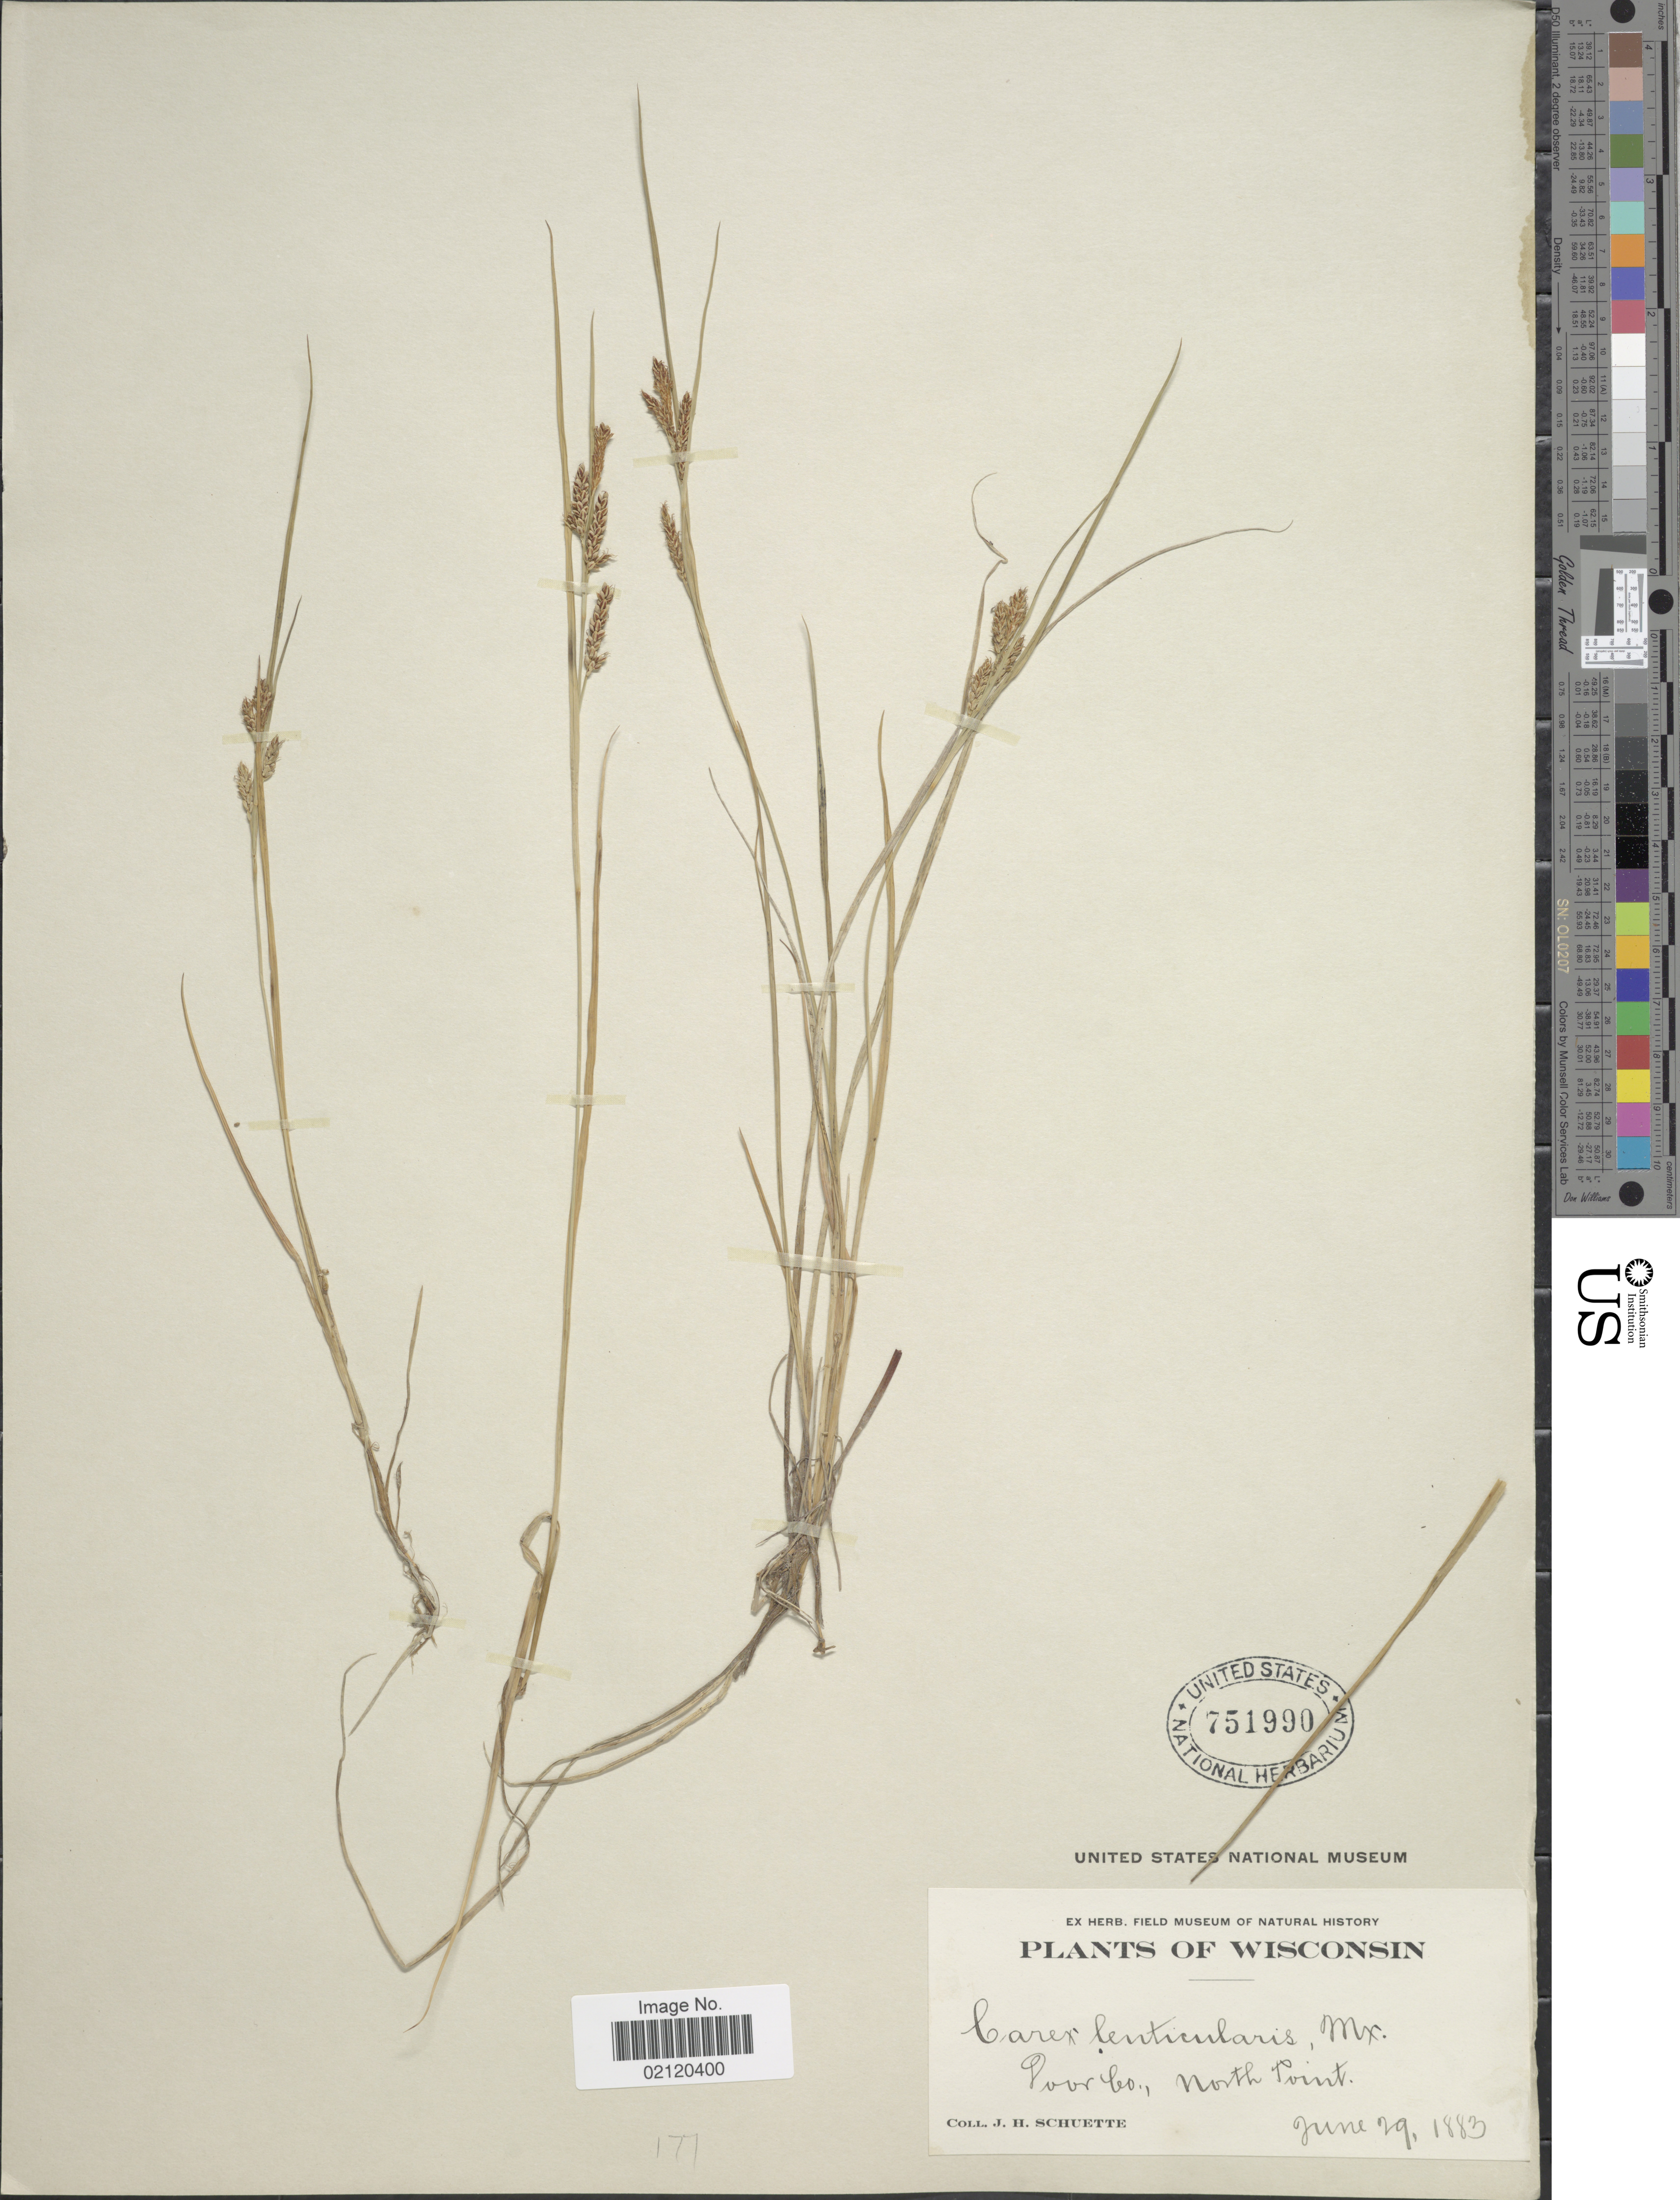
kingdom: Plantae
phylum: Tracheophyta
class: Liliopsida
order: Poales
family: Cyperaceae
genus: Carex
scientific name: Carex lenticularis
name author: Michx.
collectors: J. H. Schuette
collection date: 1883-06-29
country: United States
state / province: Wisconsin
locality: Door Co., North Point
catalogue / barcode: US 751990